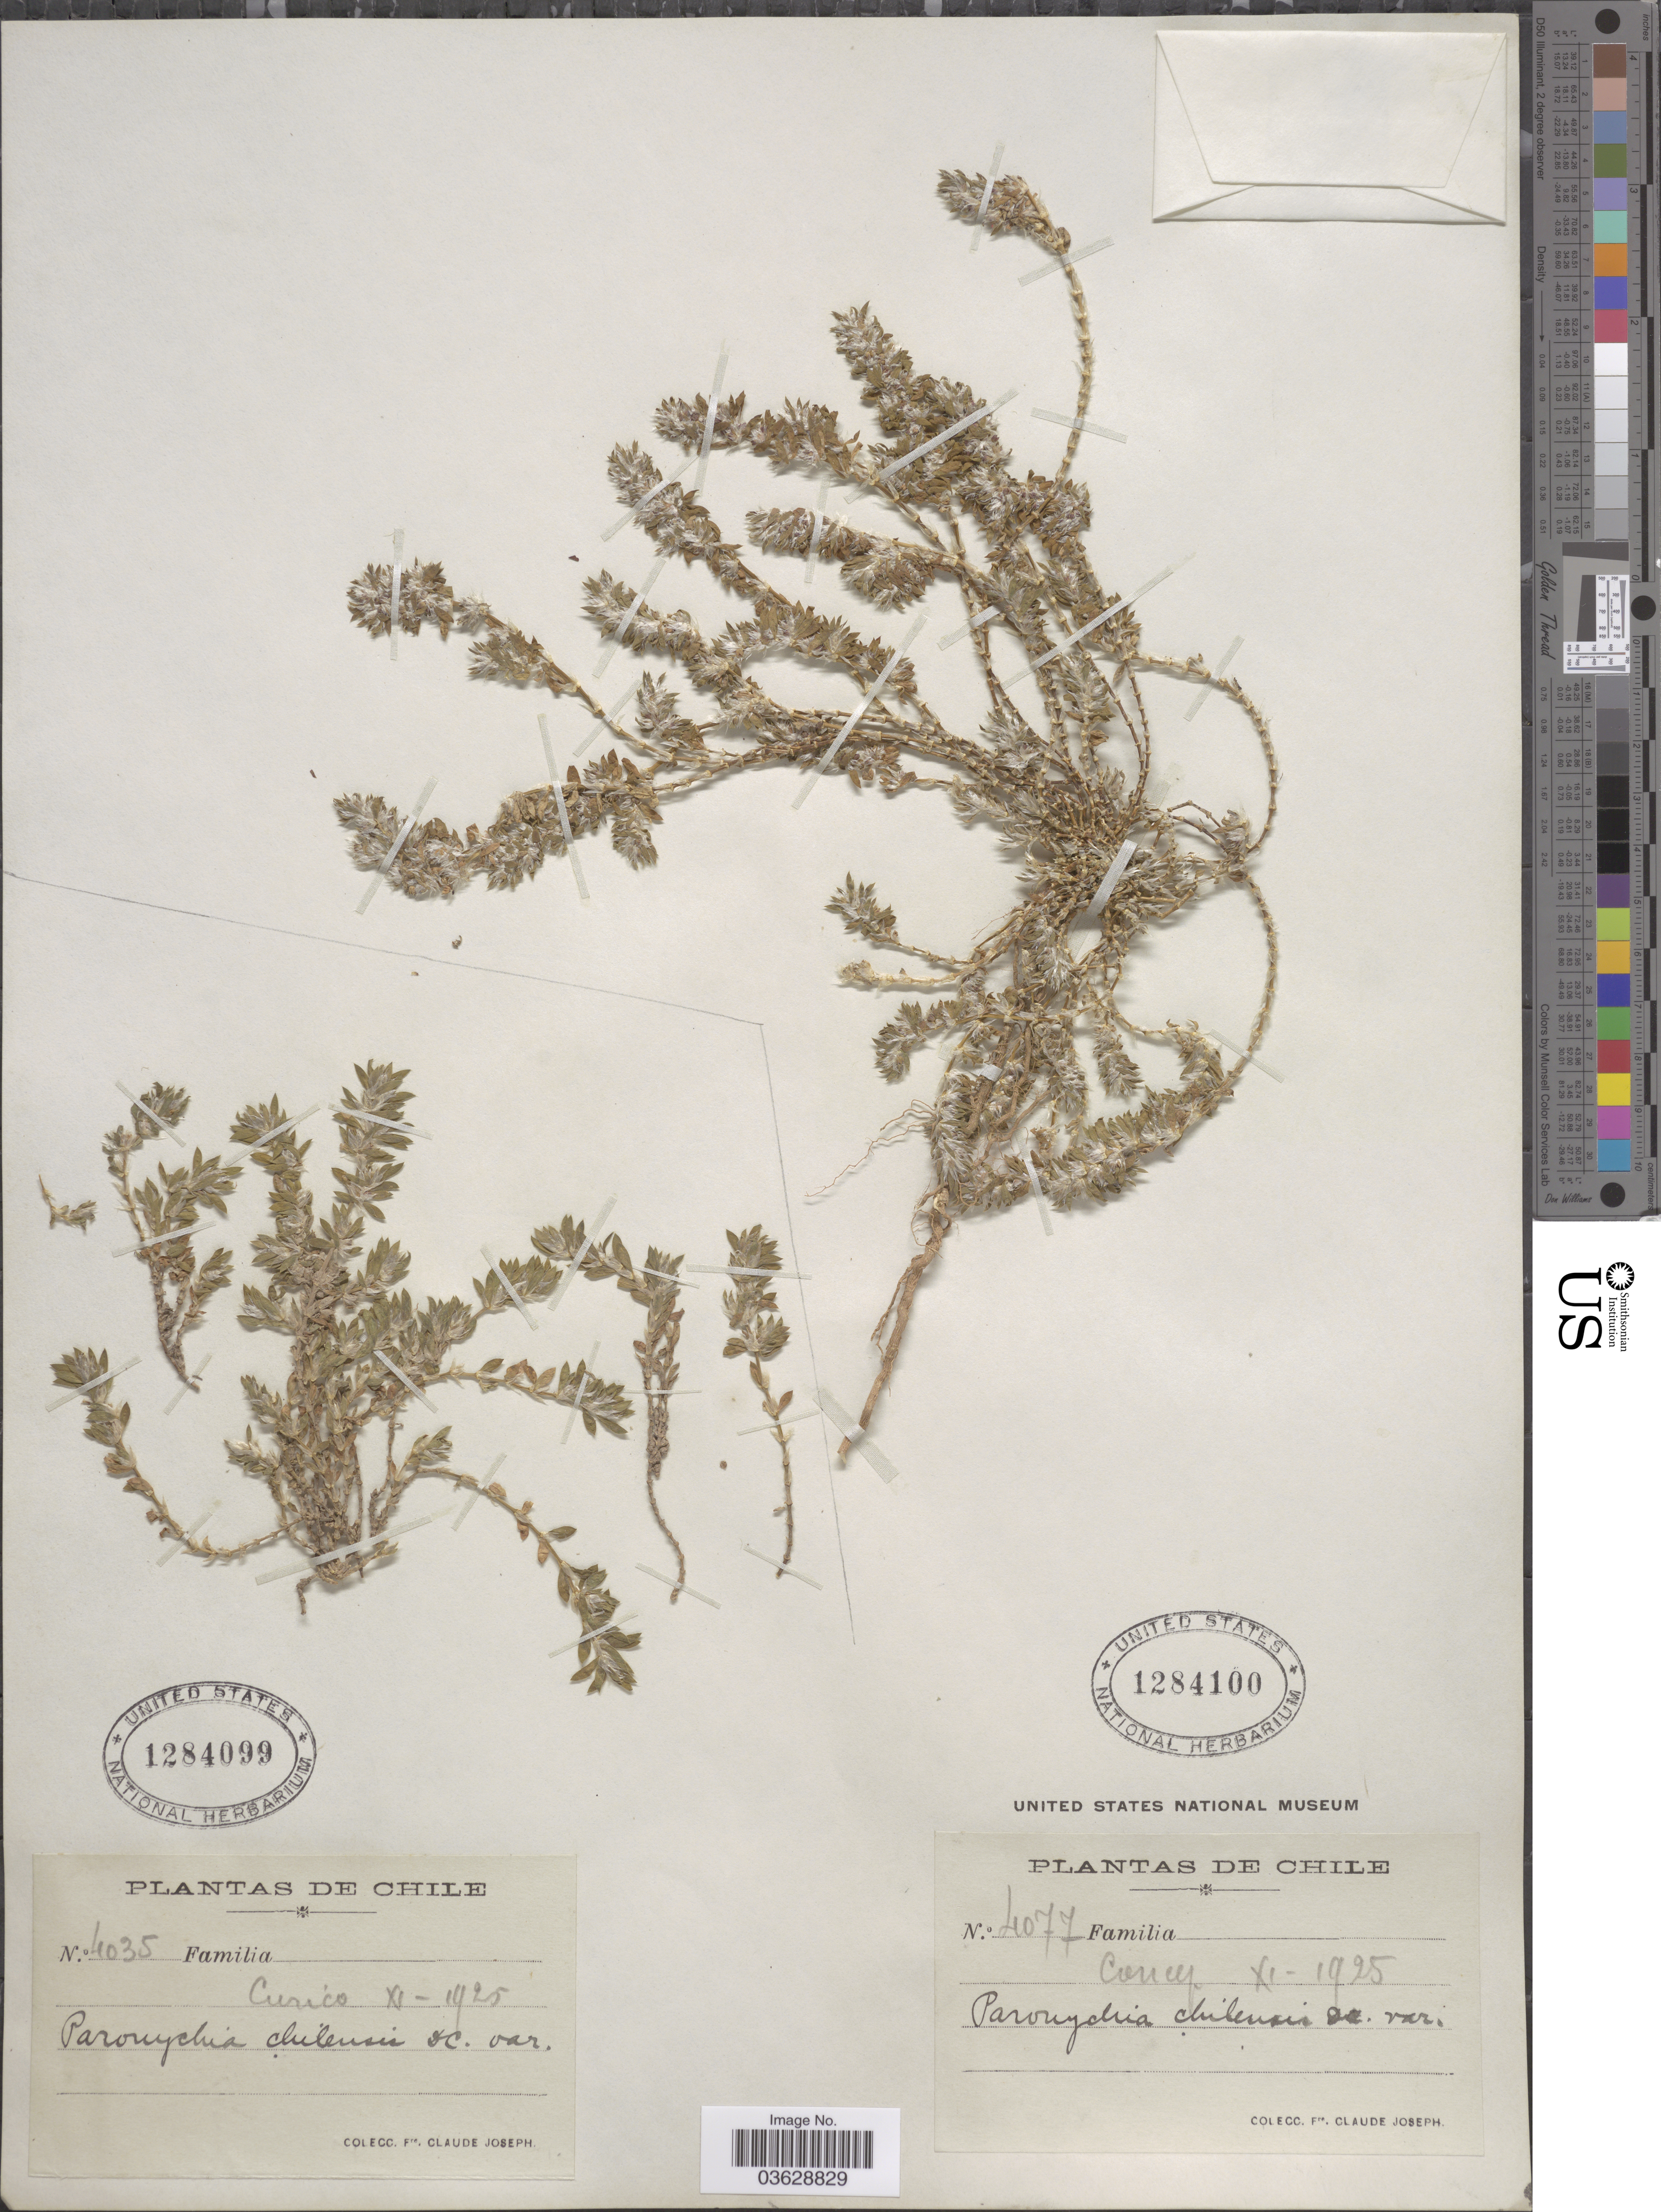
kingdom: Plantae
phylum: Tracheophyta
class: Magnoliopsida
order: Caryophyllales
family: Caryophyllaceae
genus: Paronychia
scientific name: Paronychia chilensis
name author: DC.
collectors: Bro. Claude-Joseph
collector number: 4077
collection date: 1925-11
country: Chile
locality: Concep.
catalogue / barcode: US 1284100